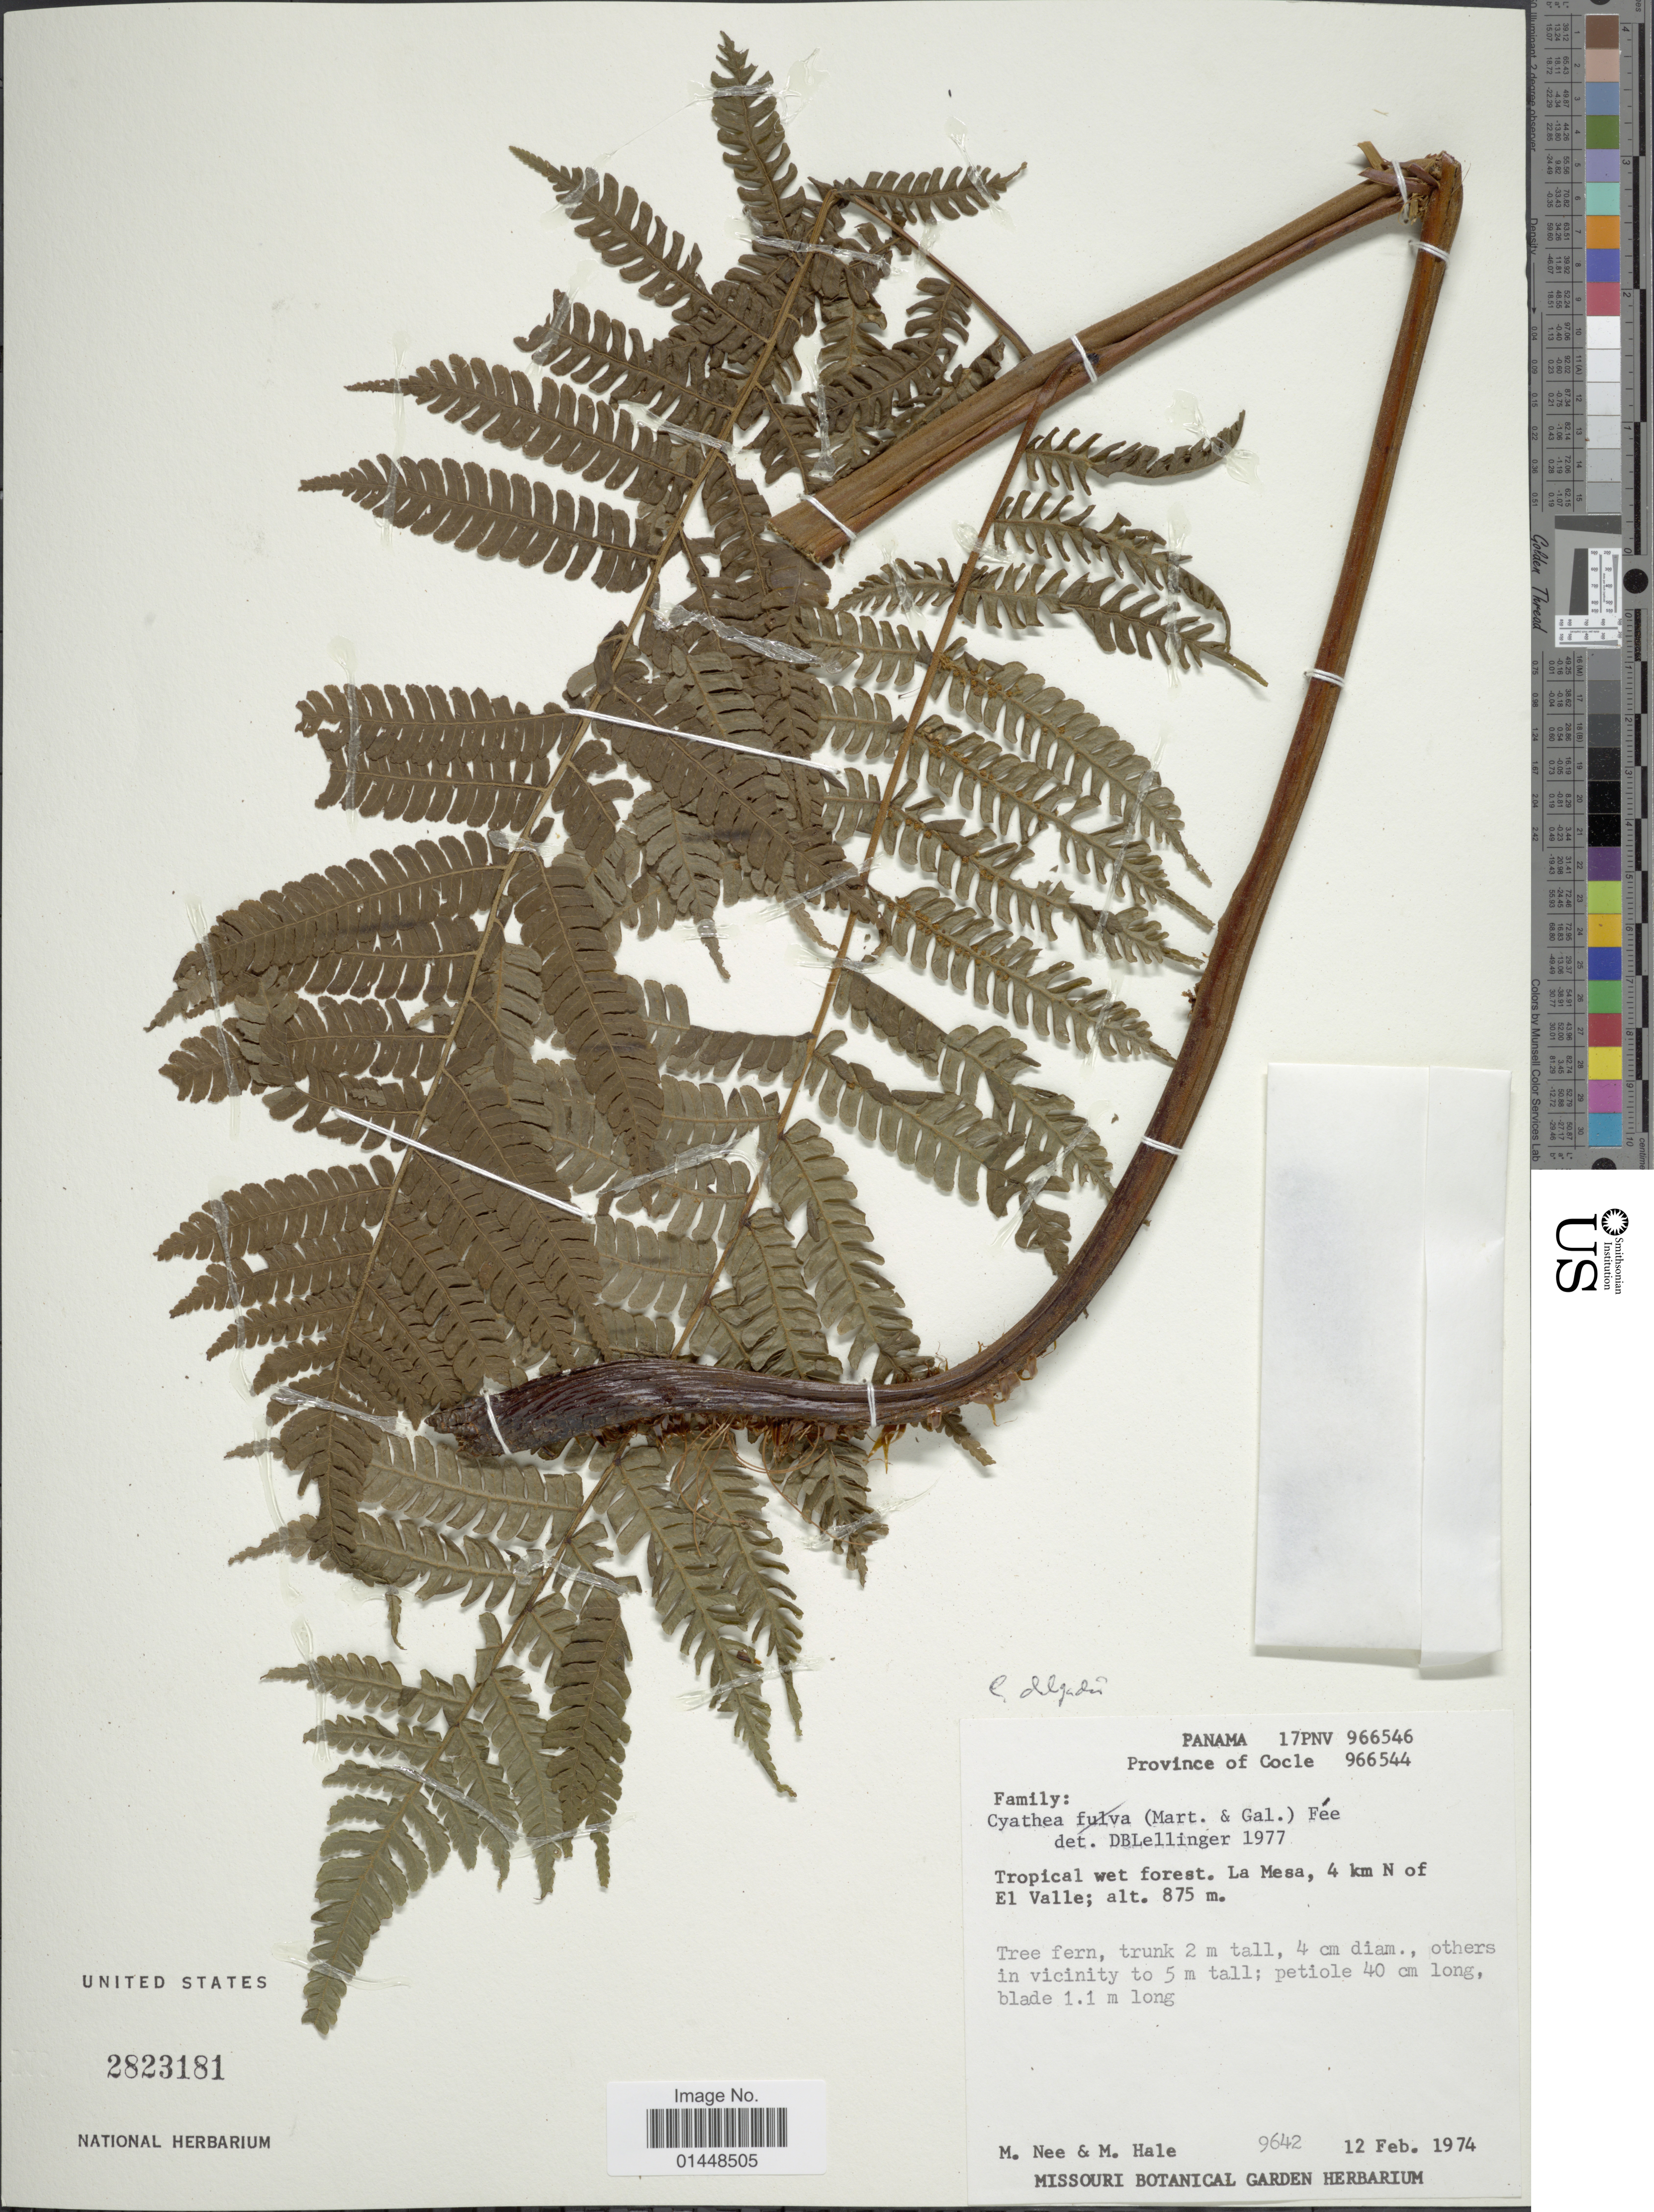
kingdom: Plantae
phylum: Tracheophyta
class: Polypodiopsida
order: Cyatheales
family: Cyatheaceae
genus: Cyathea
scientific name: Cyathea delgadii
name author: Pohl ex Sternb.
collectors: M. Nee & M. Hale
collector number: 9642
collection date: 1974-02-12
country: Panama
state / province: Coclé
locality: Province of Cocle. Tropical wet forest. La Mesa, 4 km N of El Valle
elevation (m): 875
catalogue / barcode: US 2823181